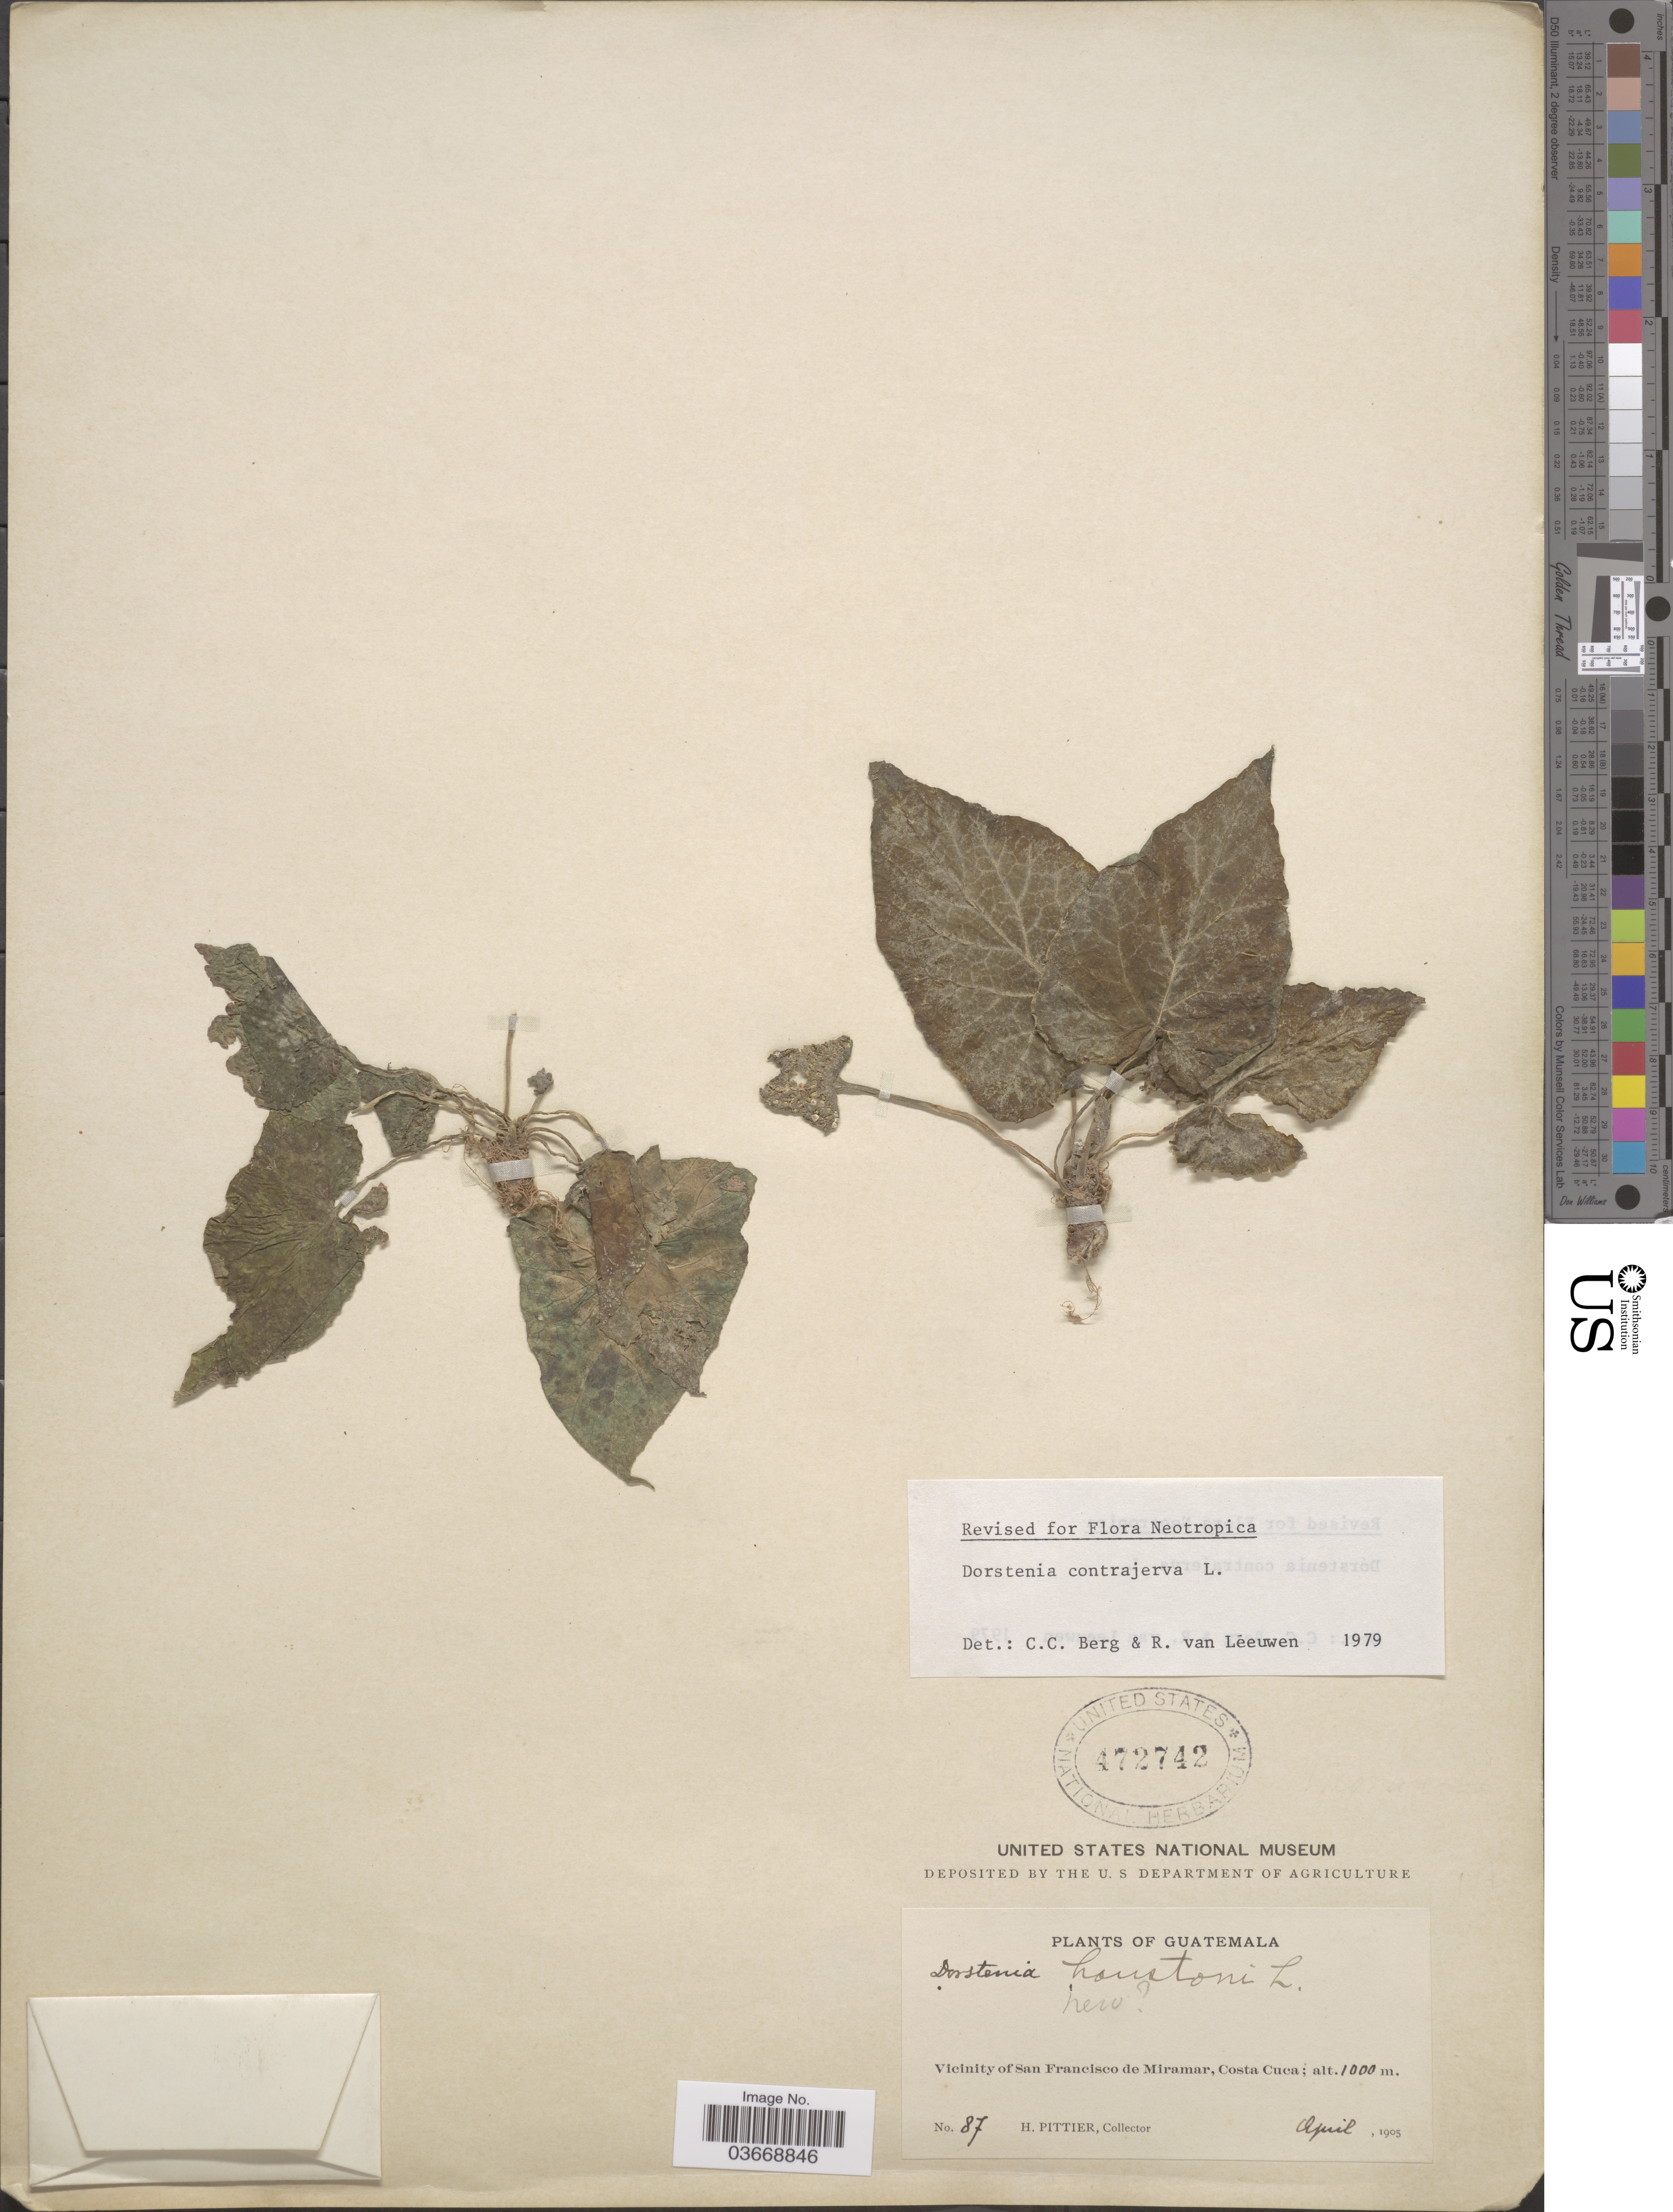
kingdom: Plantae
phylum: Tracheophyta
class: Magnoliopsida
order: Rosales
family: Moraceae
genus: Dorstenia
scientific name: Dorstenia contrajerva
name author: L.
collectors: H. F. Pittier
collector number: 87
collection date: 1905-04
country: Guatemala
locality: Vicinity of San Francisco de Miramar, Costa cuca.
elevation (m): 1000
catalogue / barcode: US 472742